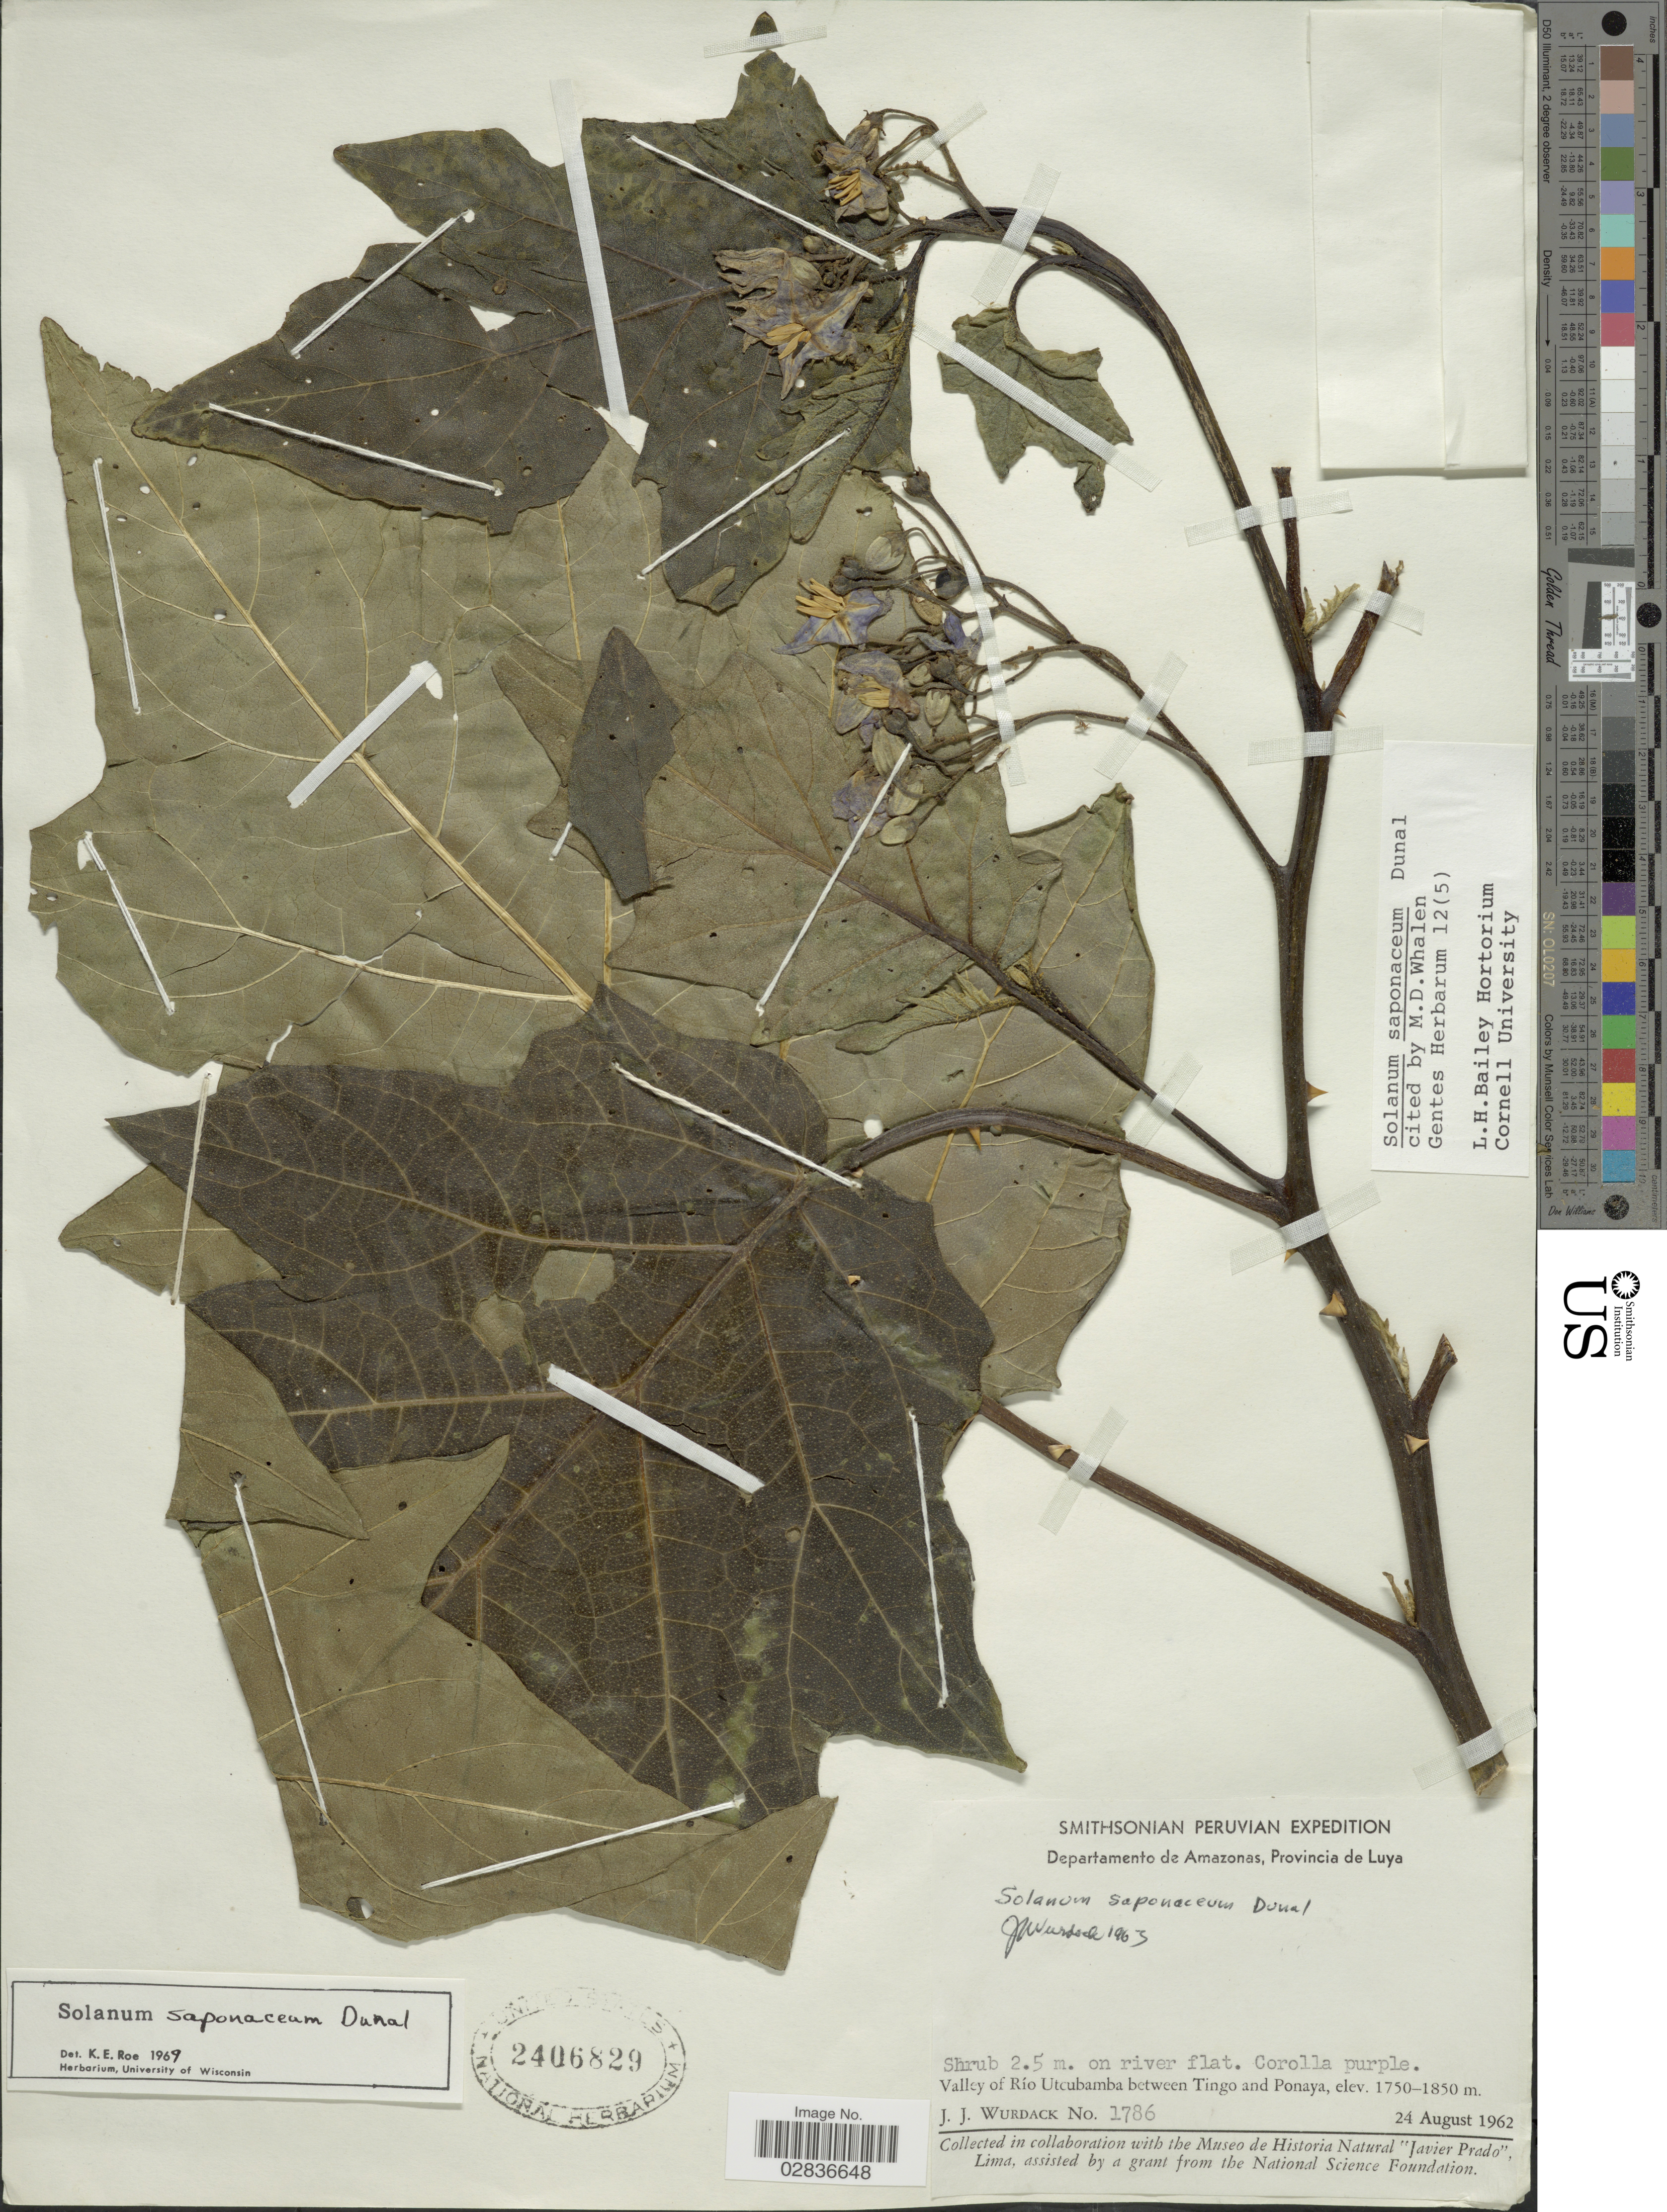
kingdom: Plantae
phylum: Tracheophyta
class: Magnoliopsida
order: Solanales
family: Solanaceae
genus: Solanum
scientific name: Solanum saponaceum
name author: Dunal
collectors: J. J. Wurdack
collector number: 1786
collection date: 1962-08-24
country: Peru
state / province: Amazonas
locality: Departamento de Amazonas, Provincia de Luya. Valley of Río Utcubamba between Tingo and Ponaya.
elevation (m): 1750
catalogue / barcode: US 2406829